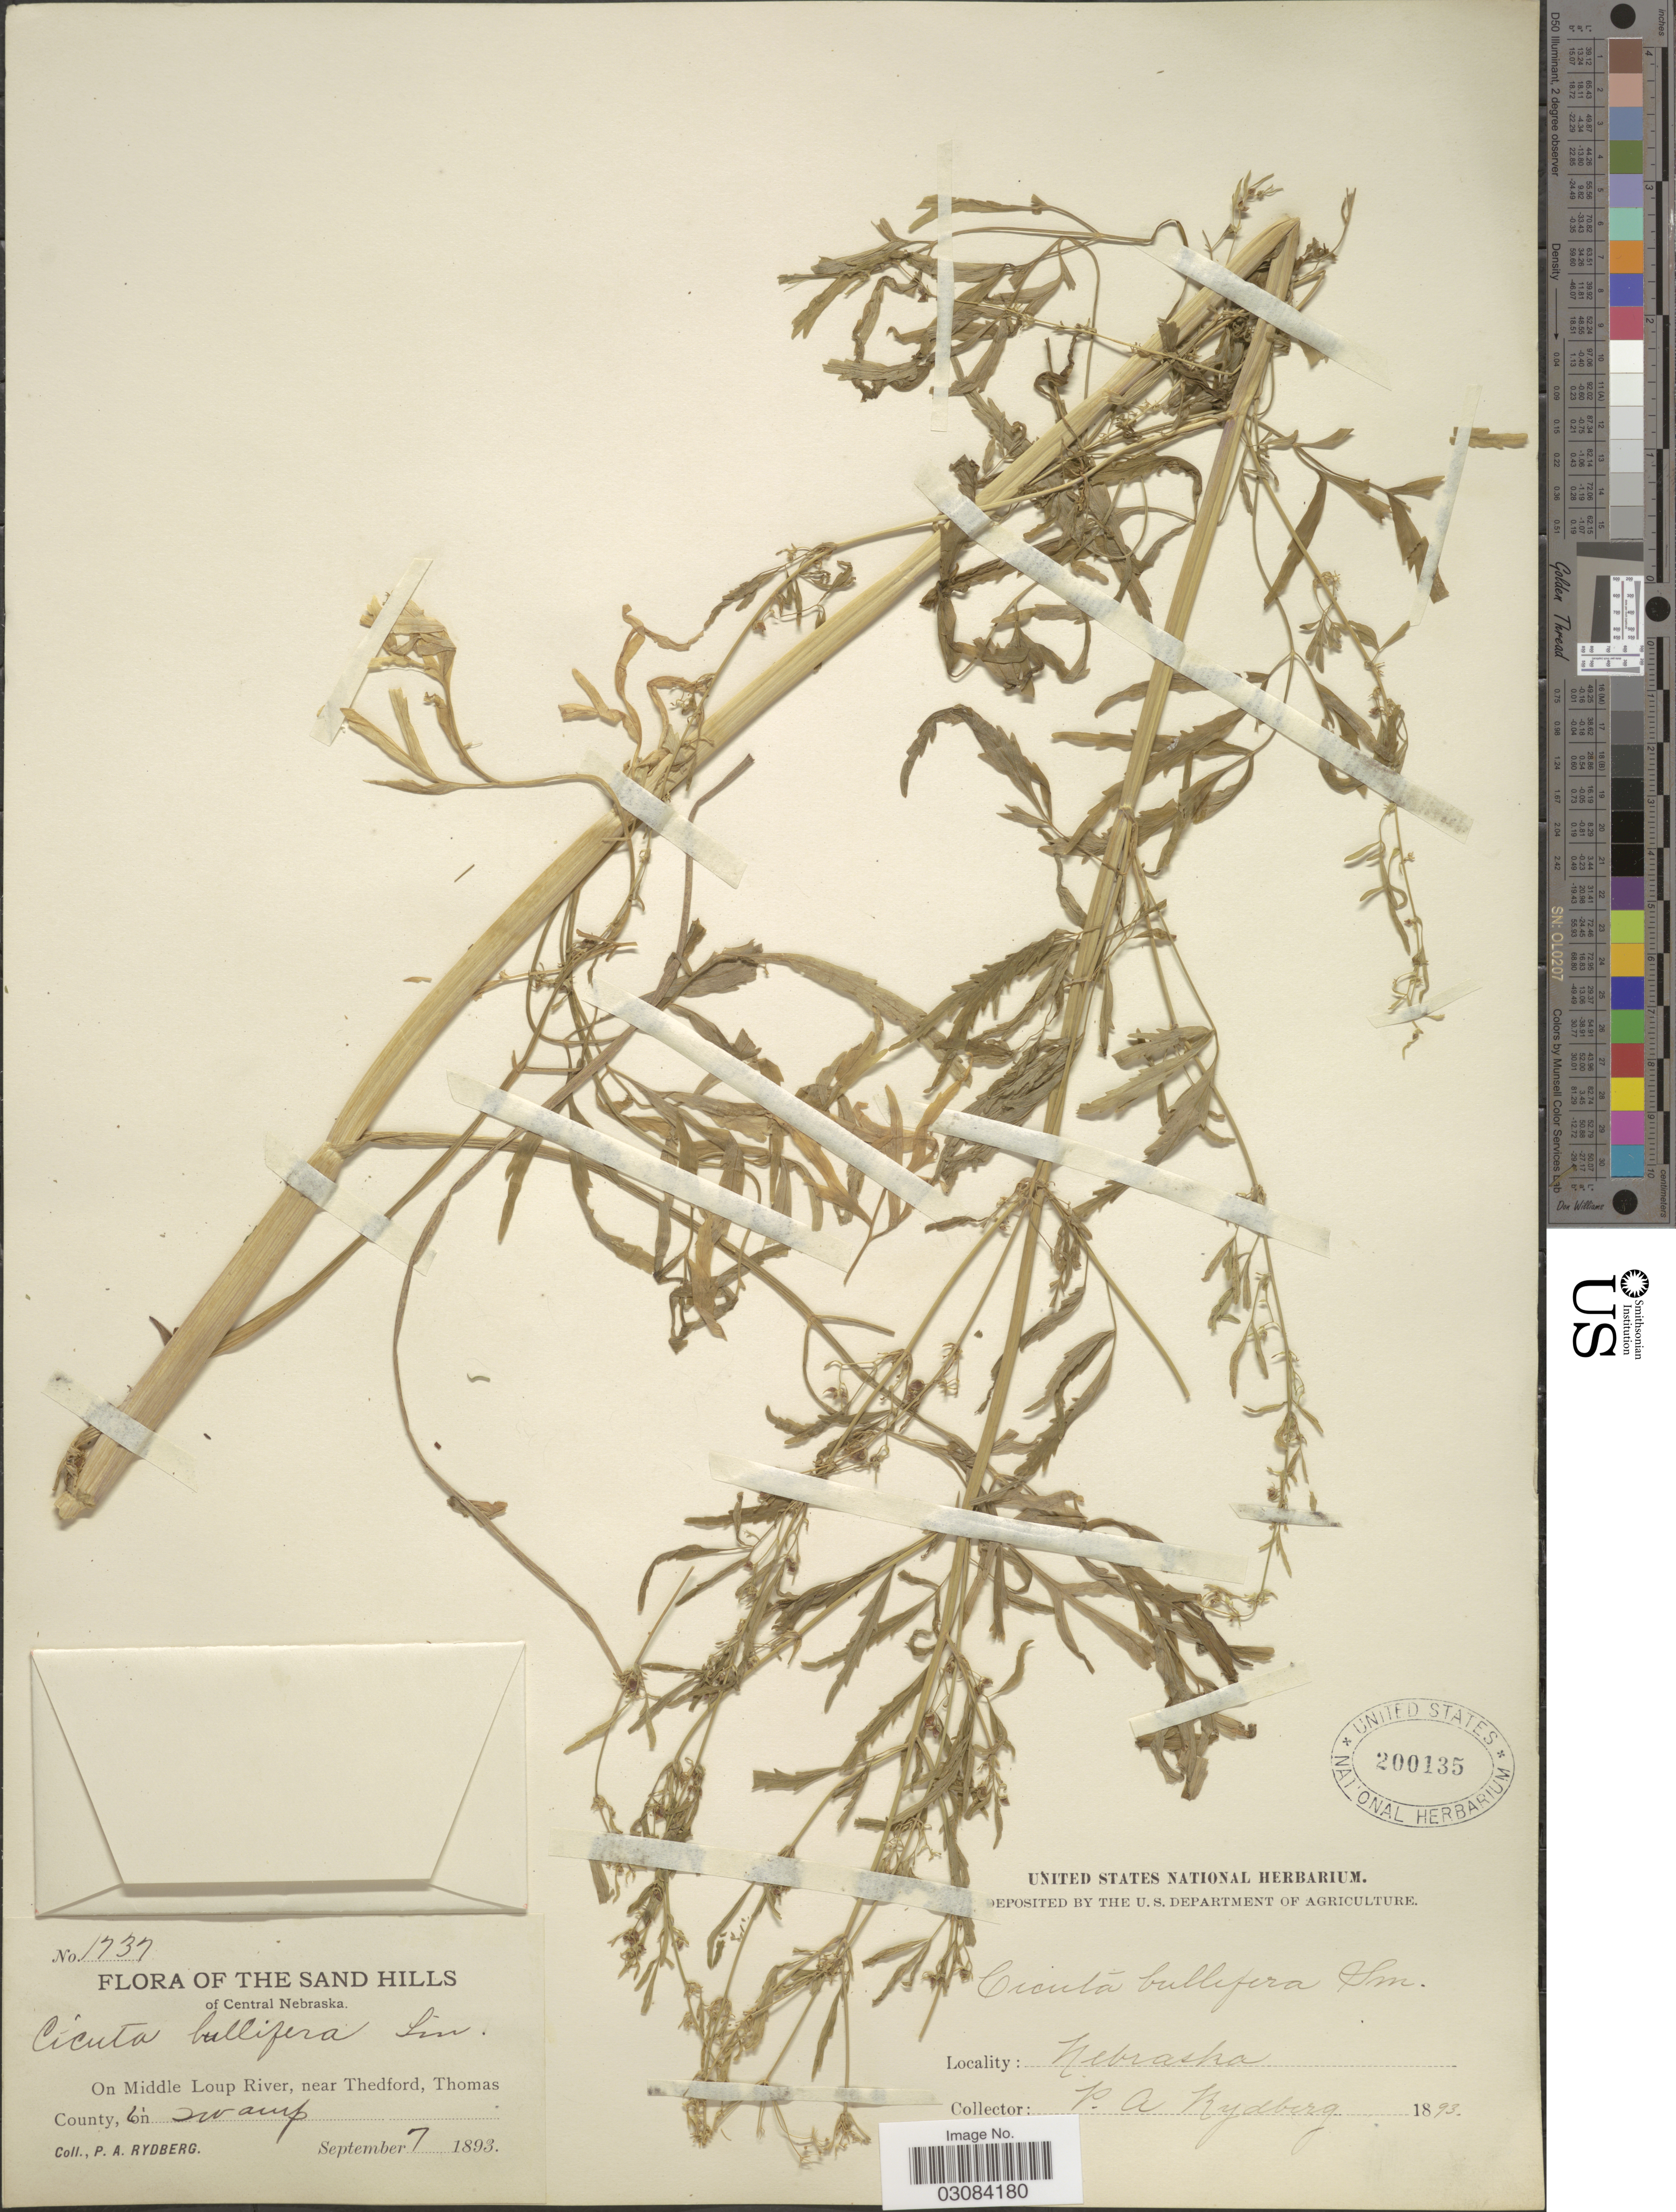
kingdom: Plantae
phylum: Tracheophyta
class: Magnoliopsida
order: Apiales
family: Apiaceae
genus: Cicuta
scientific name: Cicuta bulbifera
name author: L.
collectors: P. A. Rydberg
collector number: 1737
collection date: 1893-09-07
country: United States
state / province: Nebraska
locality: Sand Hills of Central Nebraska. On Middle Loup river, near Thedford, Thomas County, in swamp.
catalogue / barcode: US 200135